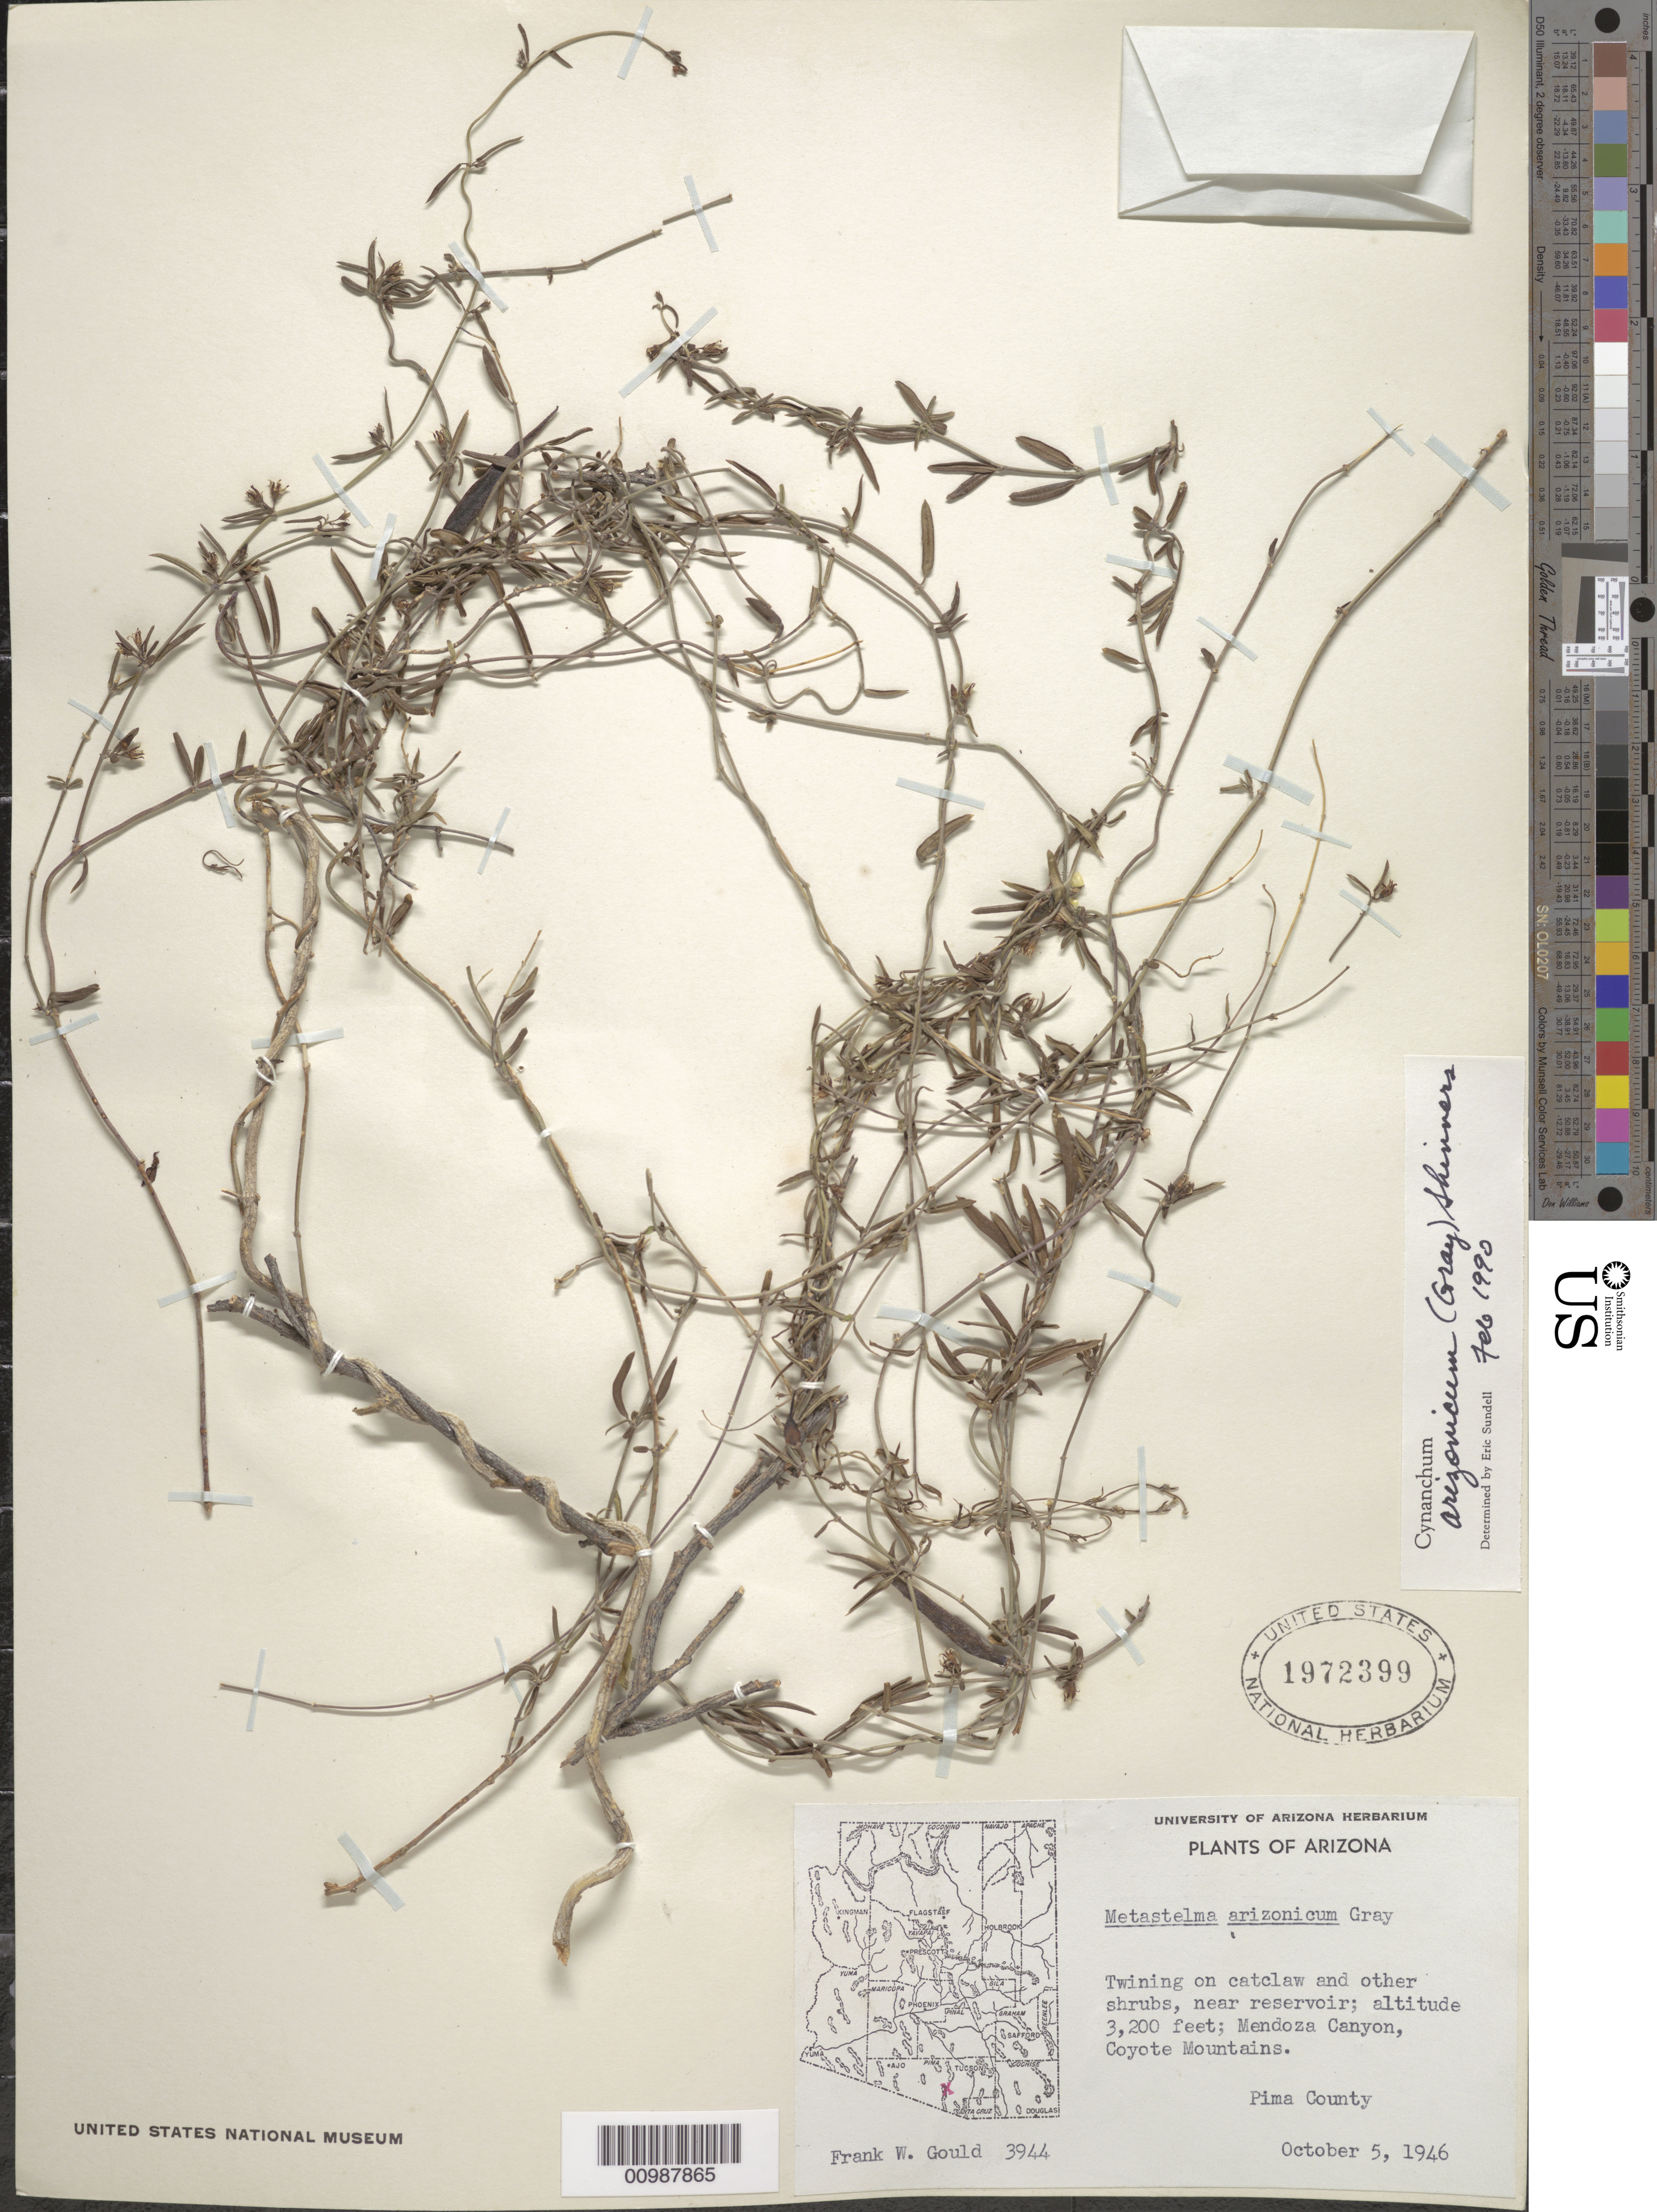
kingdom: Plantae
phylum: Tracheophyta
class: Magnoliopsida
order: Gentianales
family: Apocynaceae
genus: Cynanchum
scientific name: Cynanchum arizonicum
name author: (A. Gray) Shinners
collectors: F. W. Gould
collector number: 3944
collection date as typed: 05 Oct 1946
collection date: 1946-10-05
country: United States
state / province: Arizona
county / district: Pima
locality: Twining on catclaw and other shrubs, near reservoir; Mendoza Canyon, Coyote Mountains.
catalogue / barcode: US 1972399